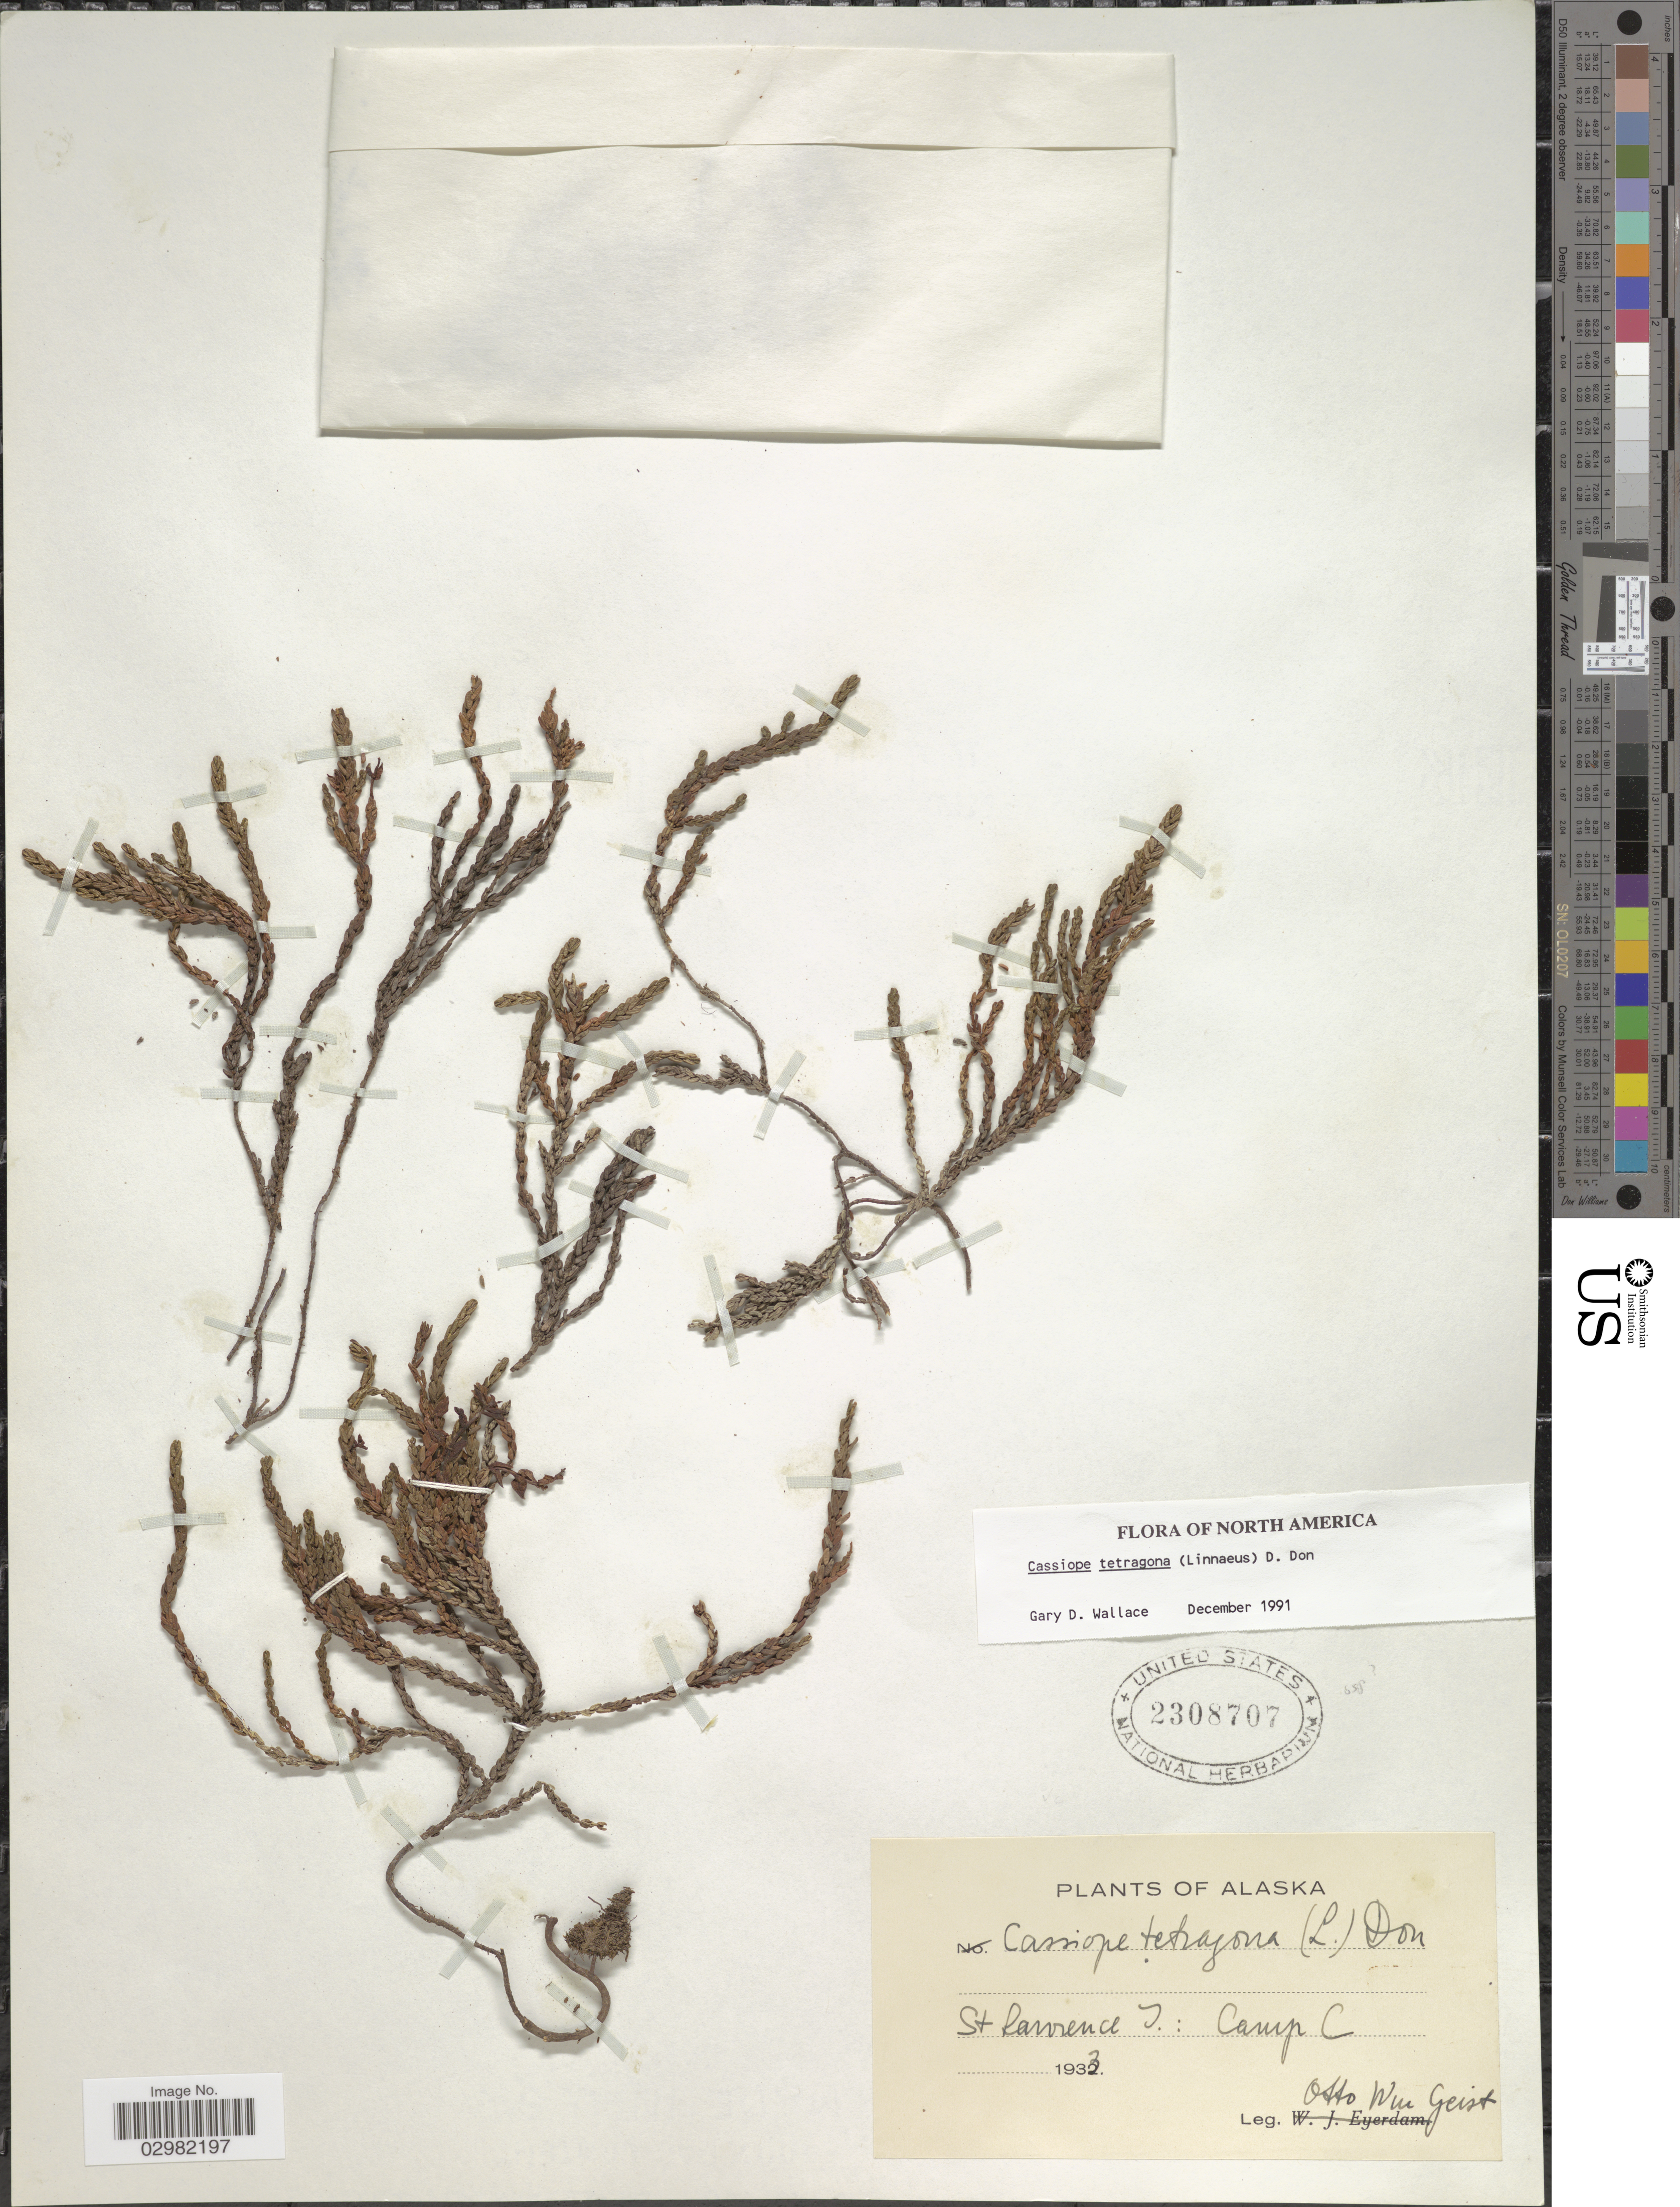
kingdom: Plantae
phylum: Tracheophyta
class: Magnoliopsida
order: Ericales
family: Ericaceae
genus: Cassiope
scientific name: Cassiope tetragona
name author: (L.) D. Don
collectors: O. Geist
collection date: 1933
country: United States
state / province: Alaska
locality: St. Lawrence I.: Camp C.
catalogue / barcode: US 2308707